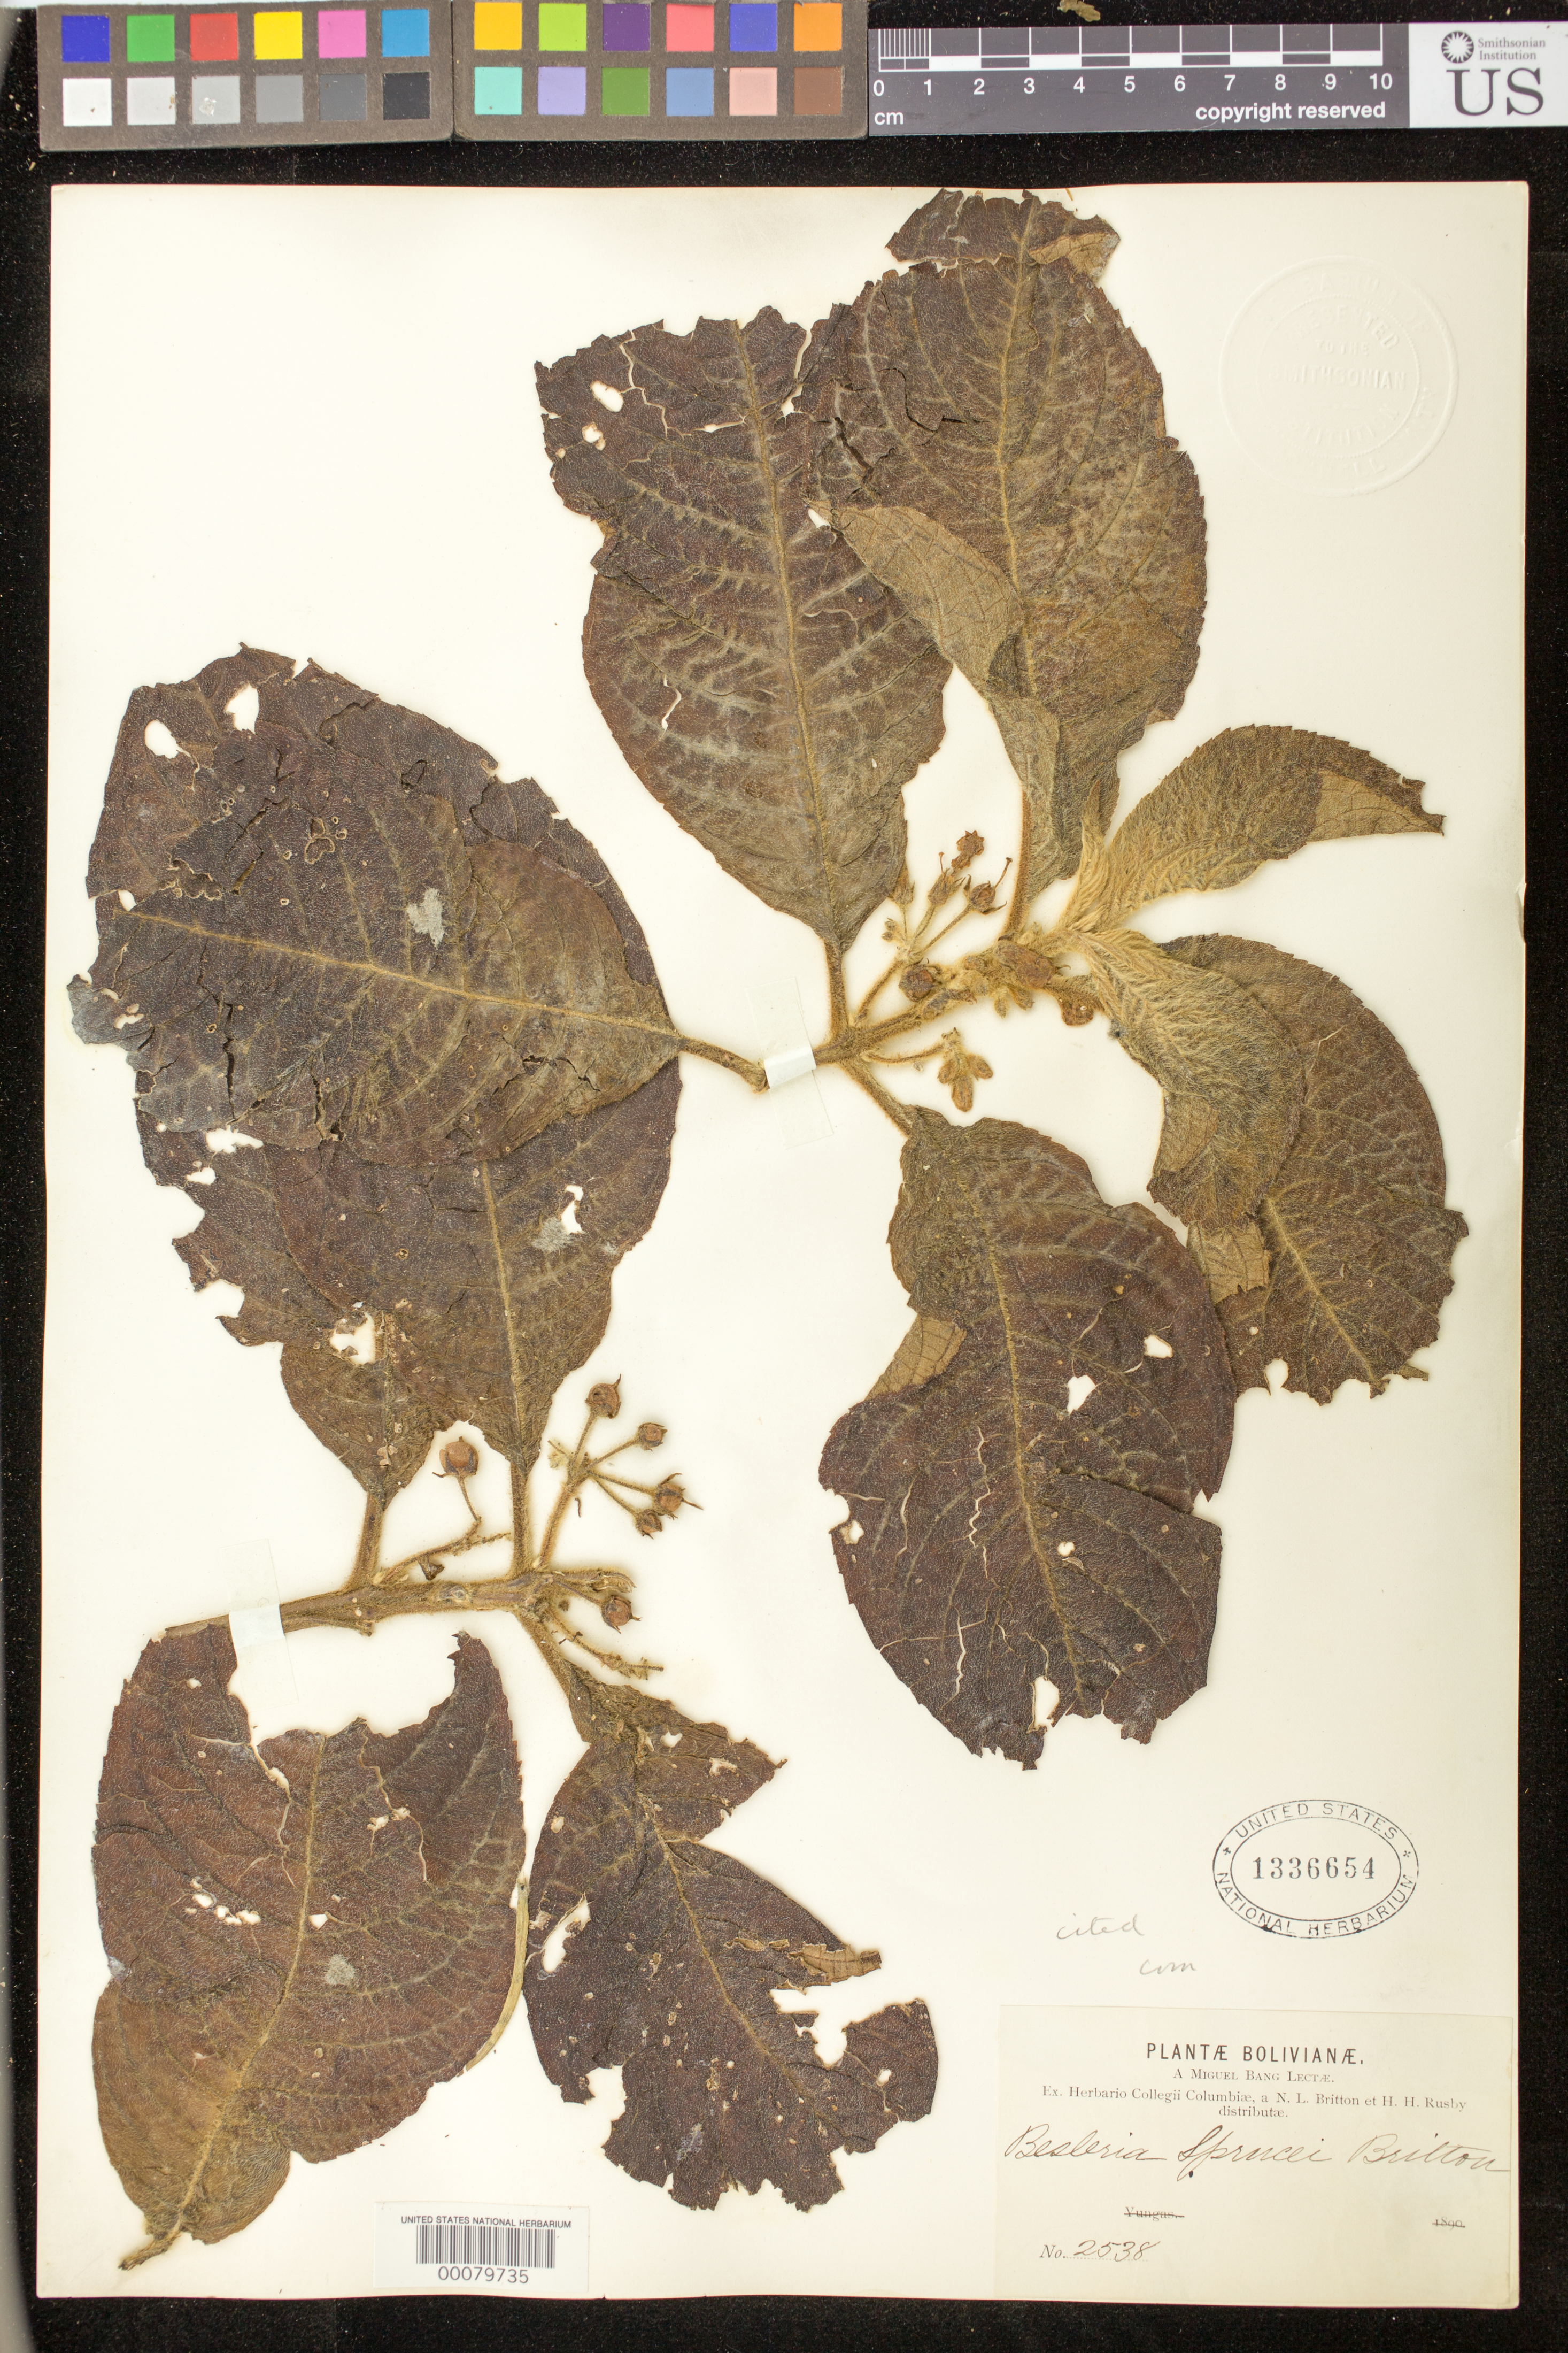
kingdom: Plantae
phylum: Tracheophyta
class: Magnoliopsida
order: Lamiales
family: Gesneriaceae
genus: Besleria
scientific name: Besleria sprucei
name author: Britton ex Rusby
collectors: M. Bang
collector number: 2538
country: Bolivia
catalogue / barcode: US 1336654